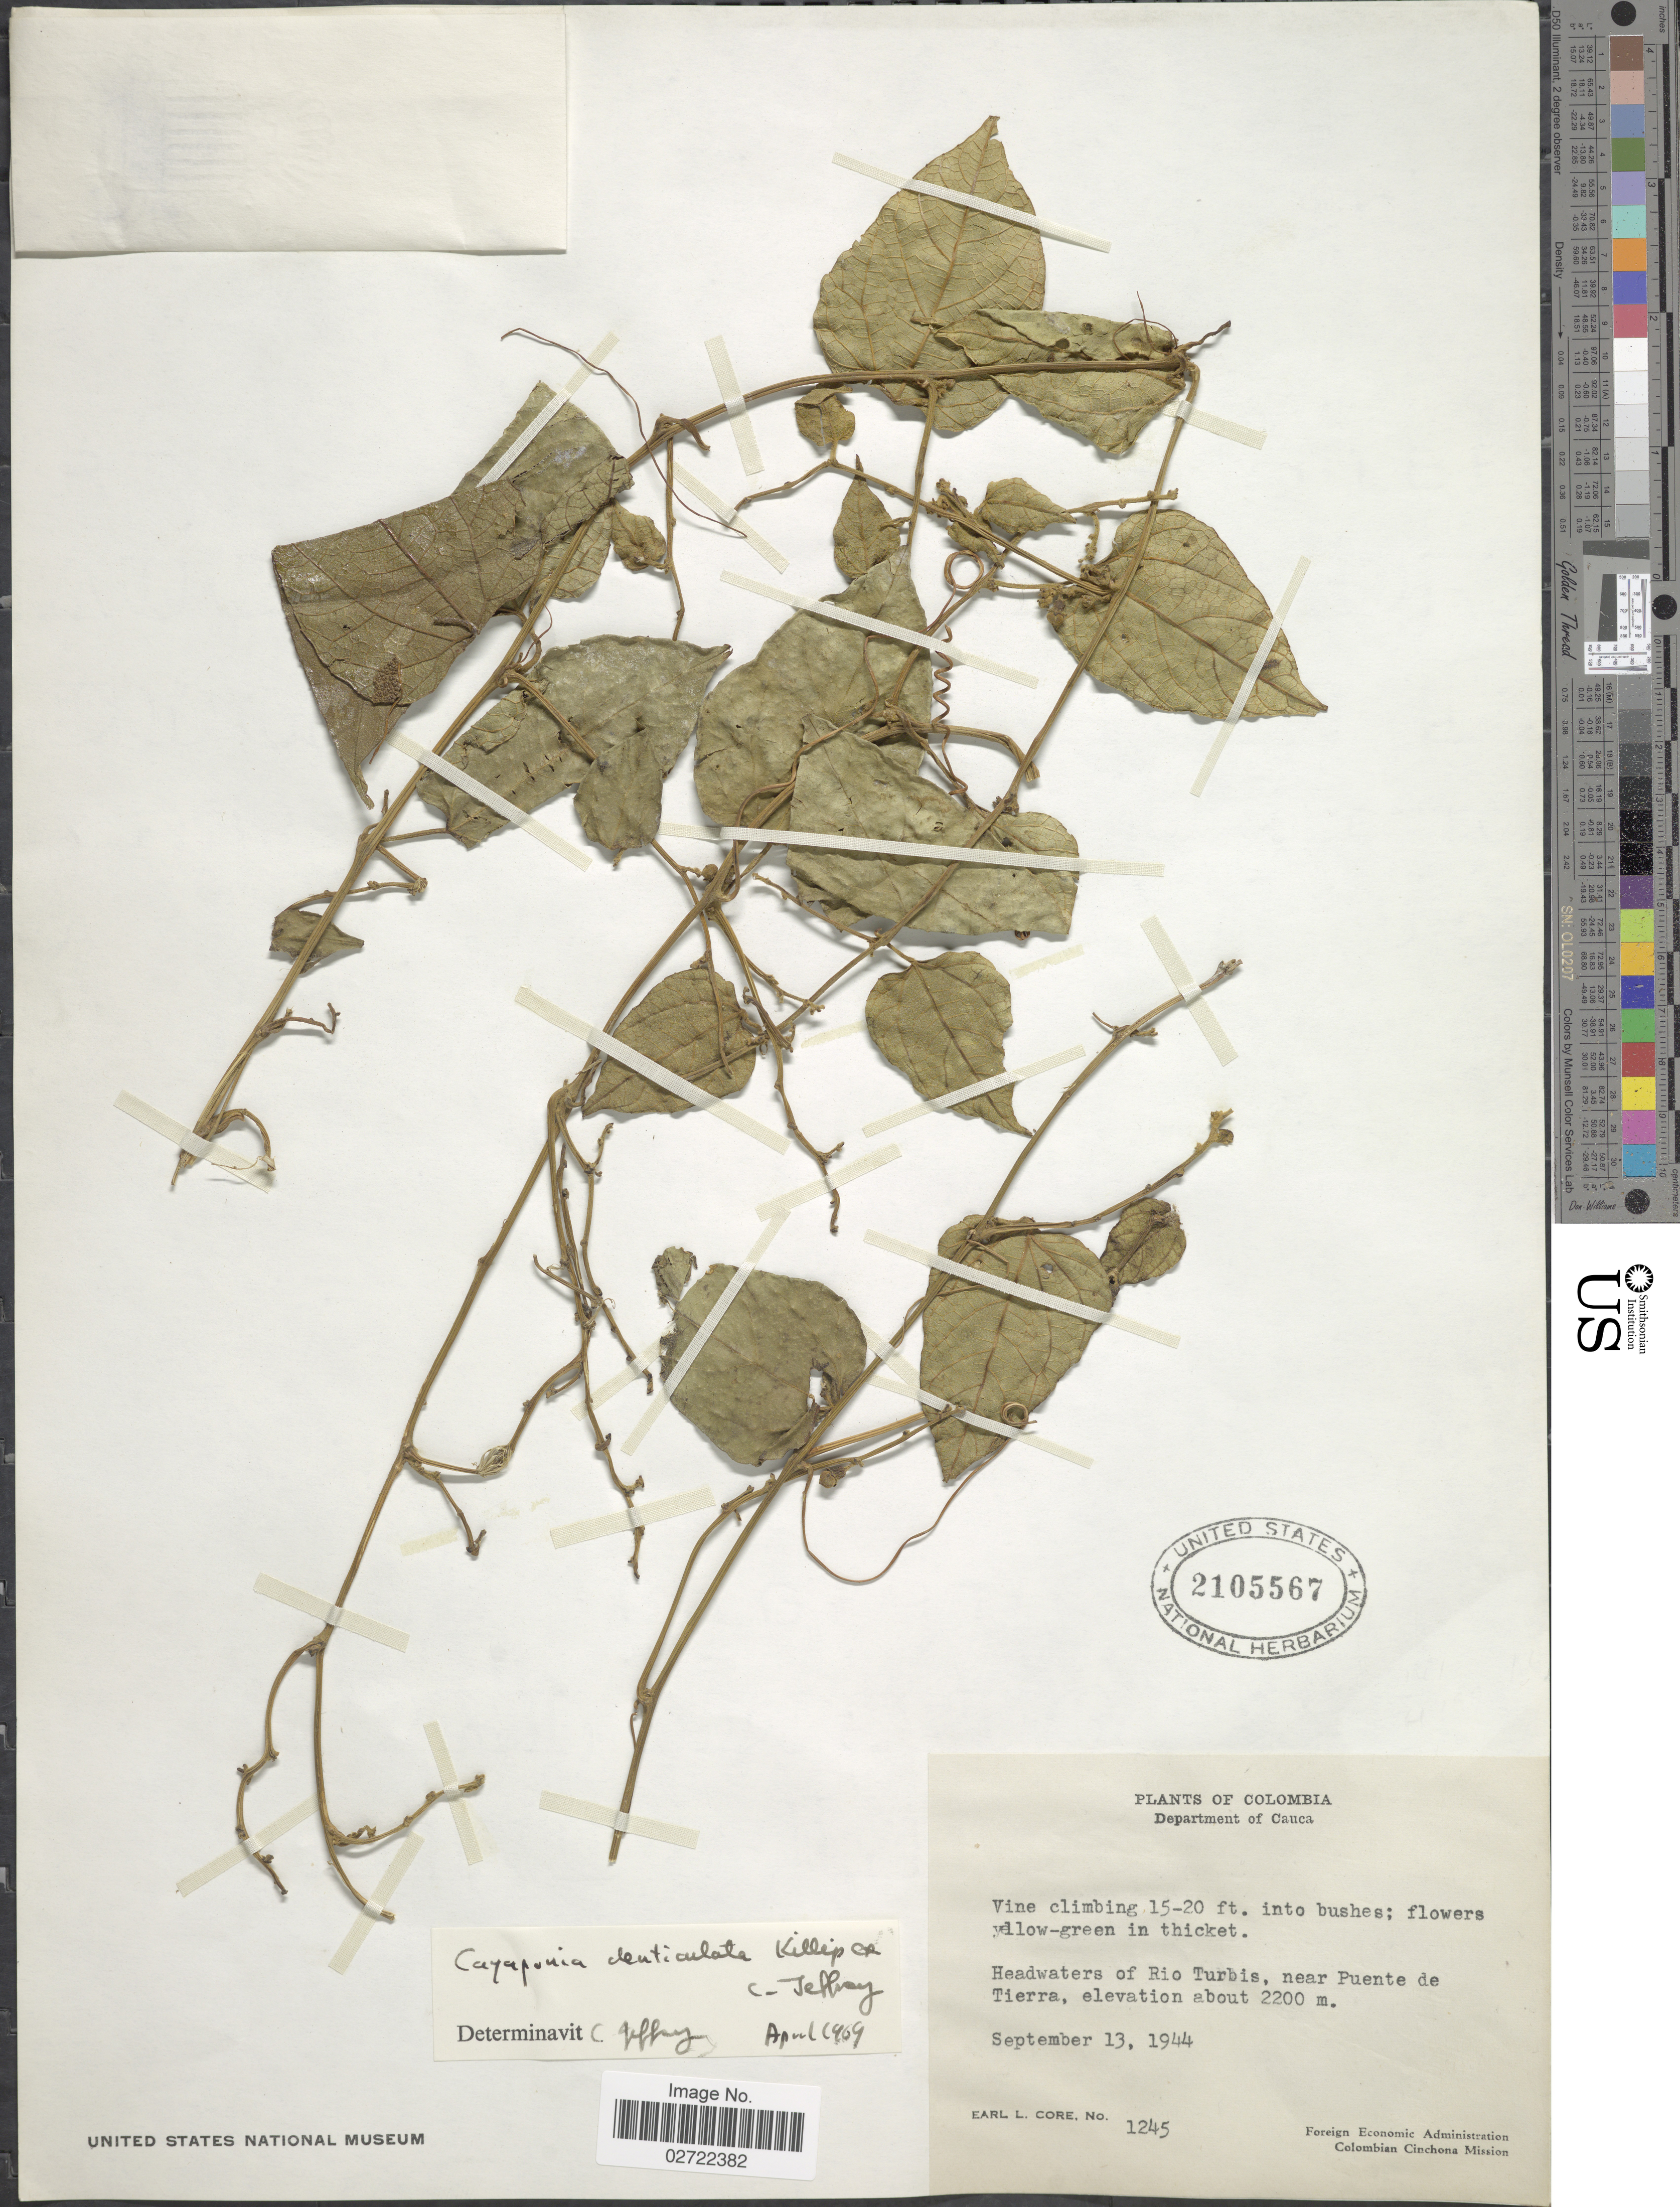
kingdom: Plantae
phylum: Tracheophyta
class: Magnoliopsida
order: Cucurbitales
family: Cucurbitaceae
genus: Cayaponia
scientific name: Cayaponia denticulata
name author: Killip ex C. Jeffrey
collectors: E. L. Core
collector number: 1245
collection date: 1944-09-13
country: Colombia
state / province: Cauca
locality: Department of Cauca. Headwaters of Rio Turbis, near Puente de Tierra.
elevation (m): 2200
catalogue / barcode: US 2105567